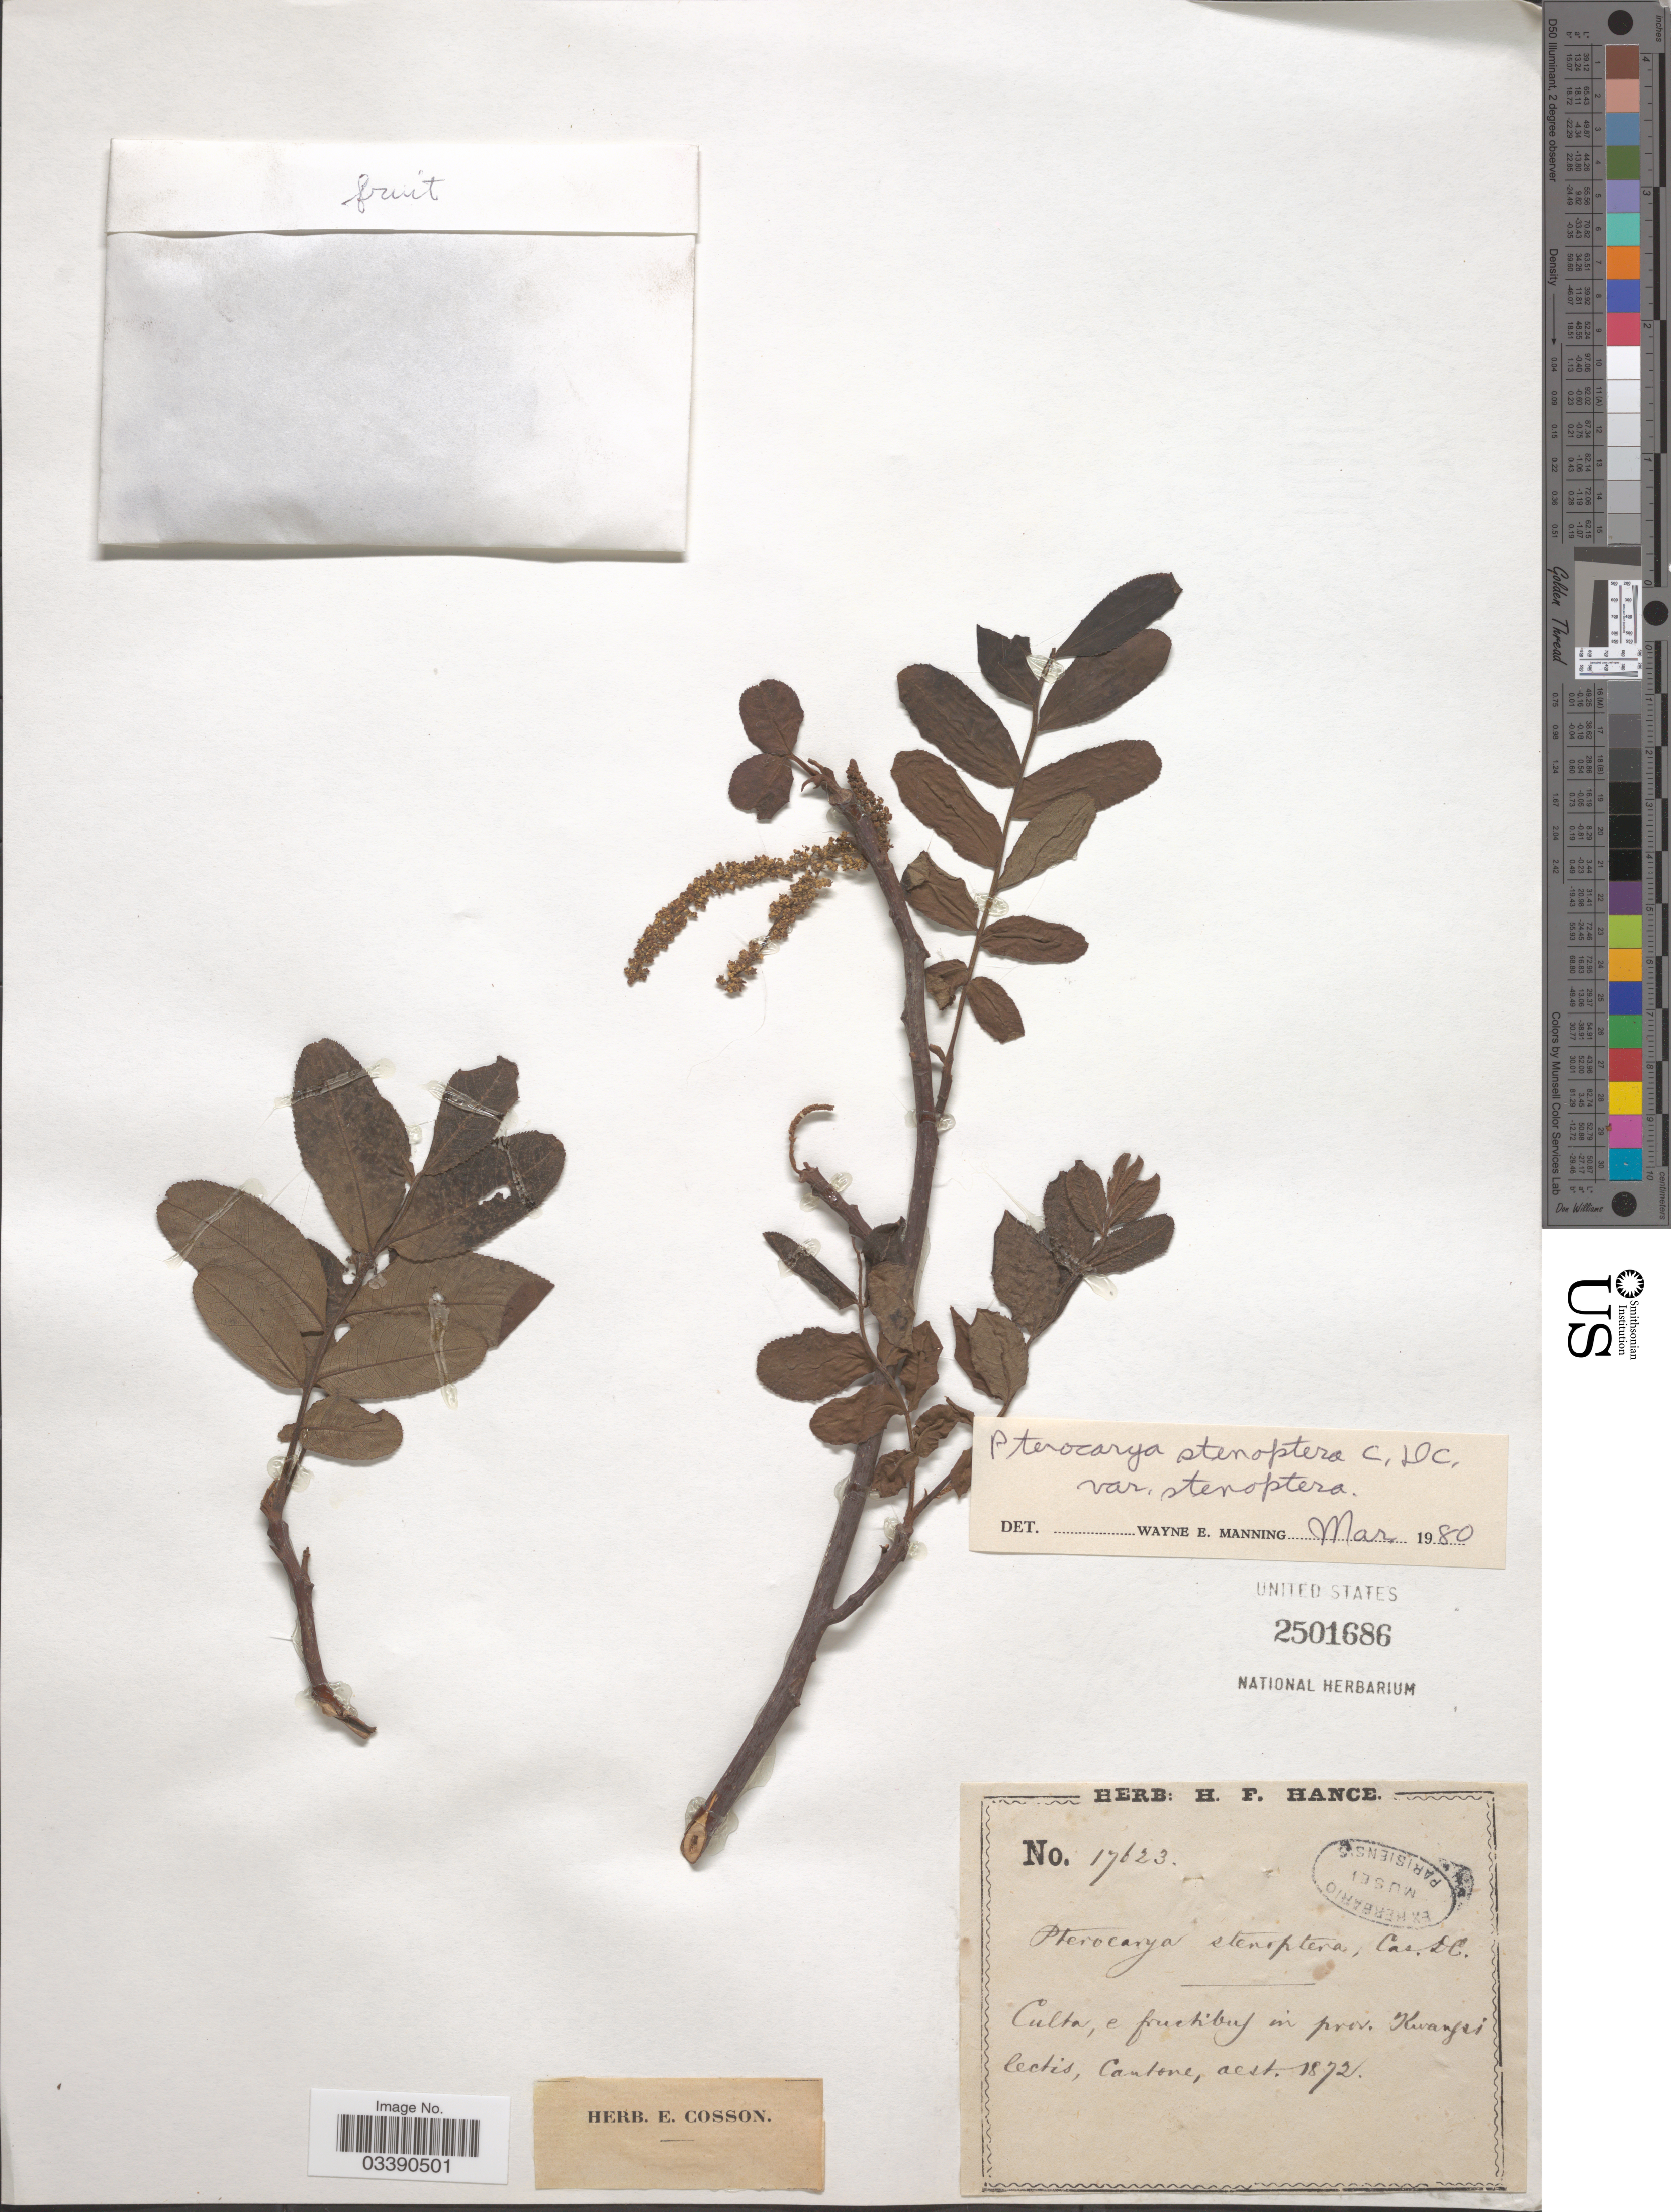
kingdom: Plantae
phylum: Tracheophyta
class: Magnoliopsida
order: Fagales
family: Juglandaceae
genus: Pterocarya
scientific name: Pterocarya stenoptera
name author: C. DC.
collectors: Ex herb. H. F. Hance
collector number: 17623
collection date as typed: oest. 1872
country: China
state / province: Guangxi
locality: E fructibus in prov. Kwangsi lectis, Cantone.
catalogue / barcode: US 2501686